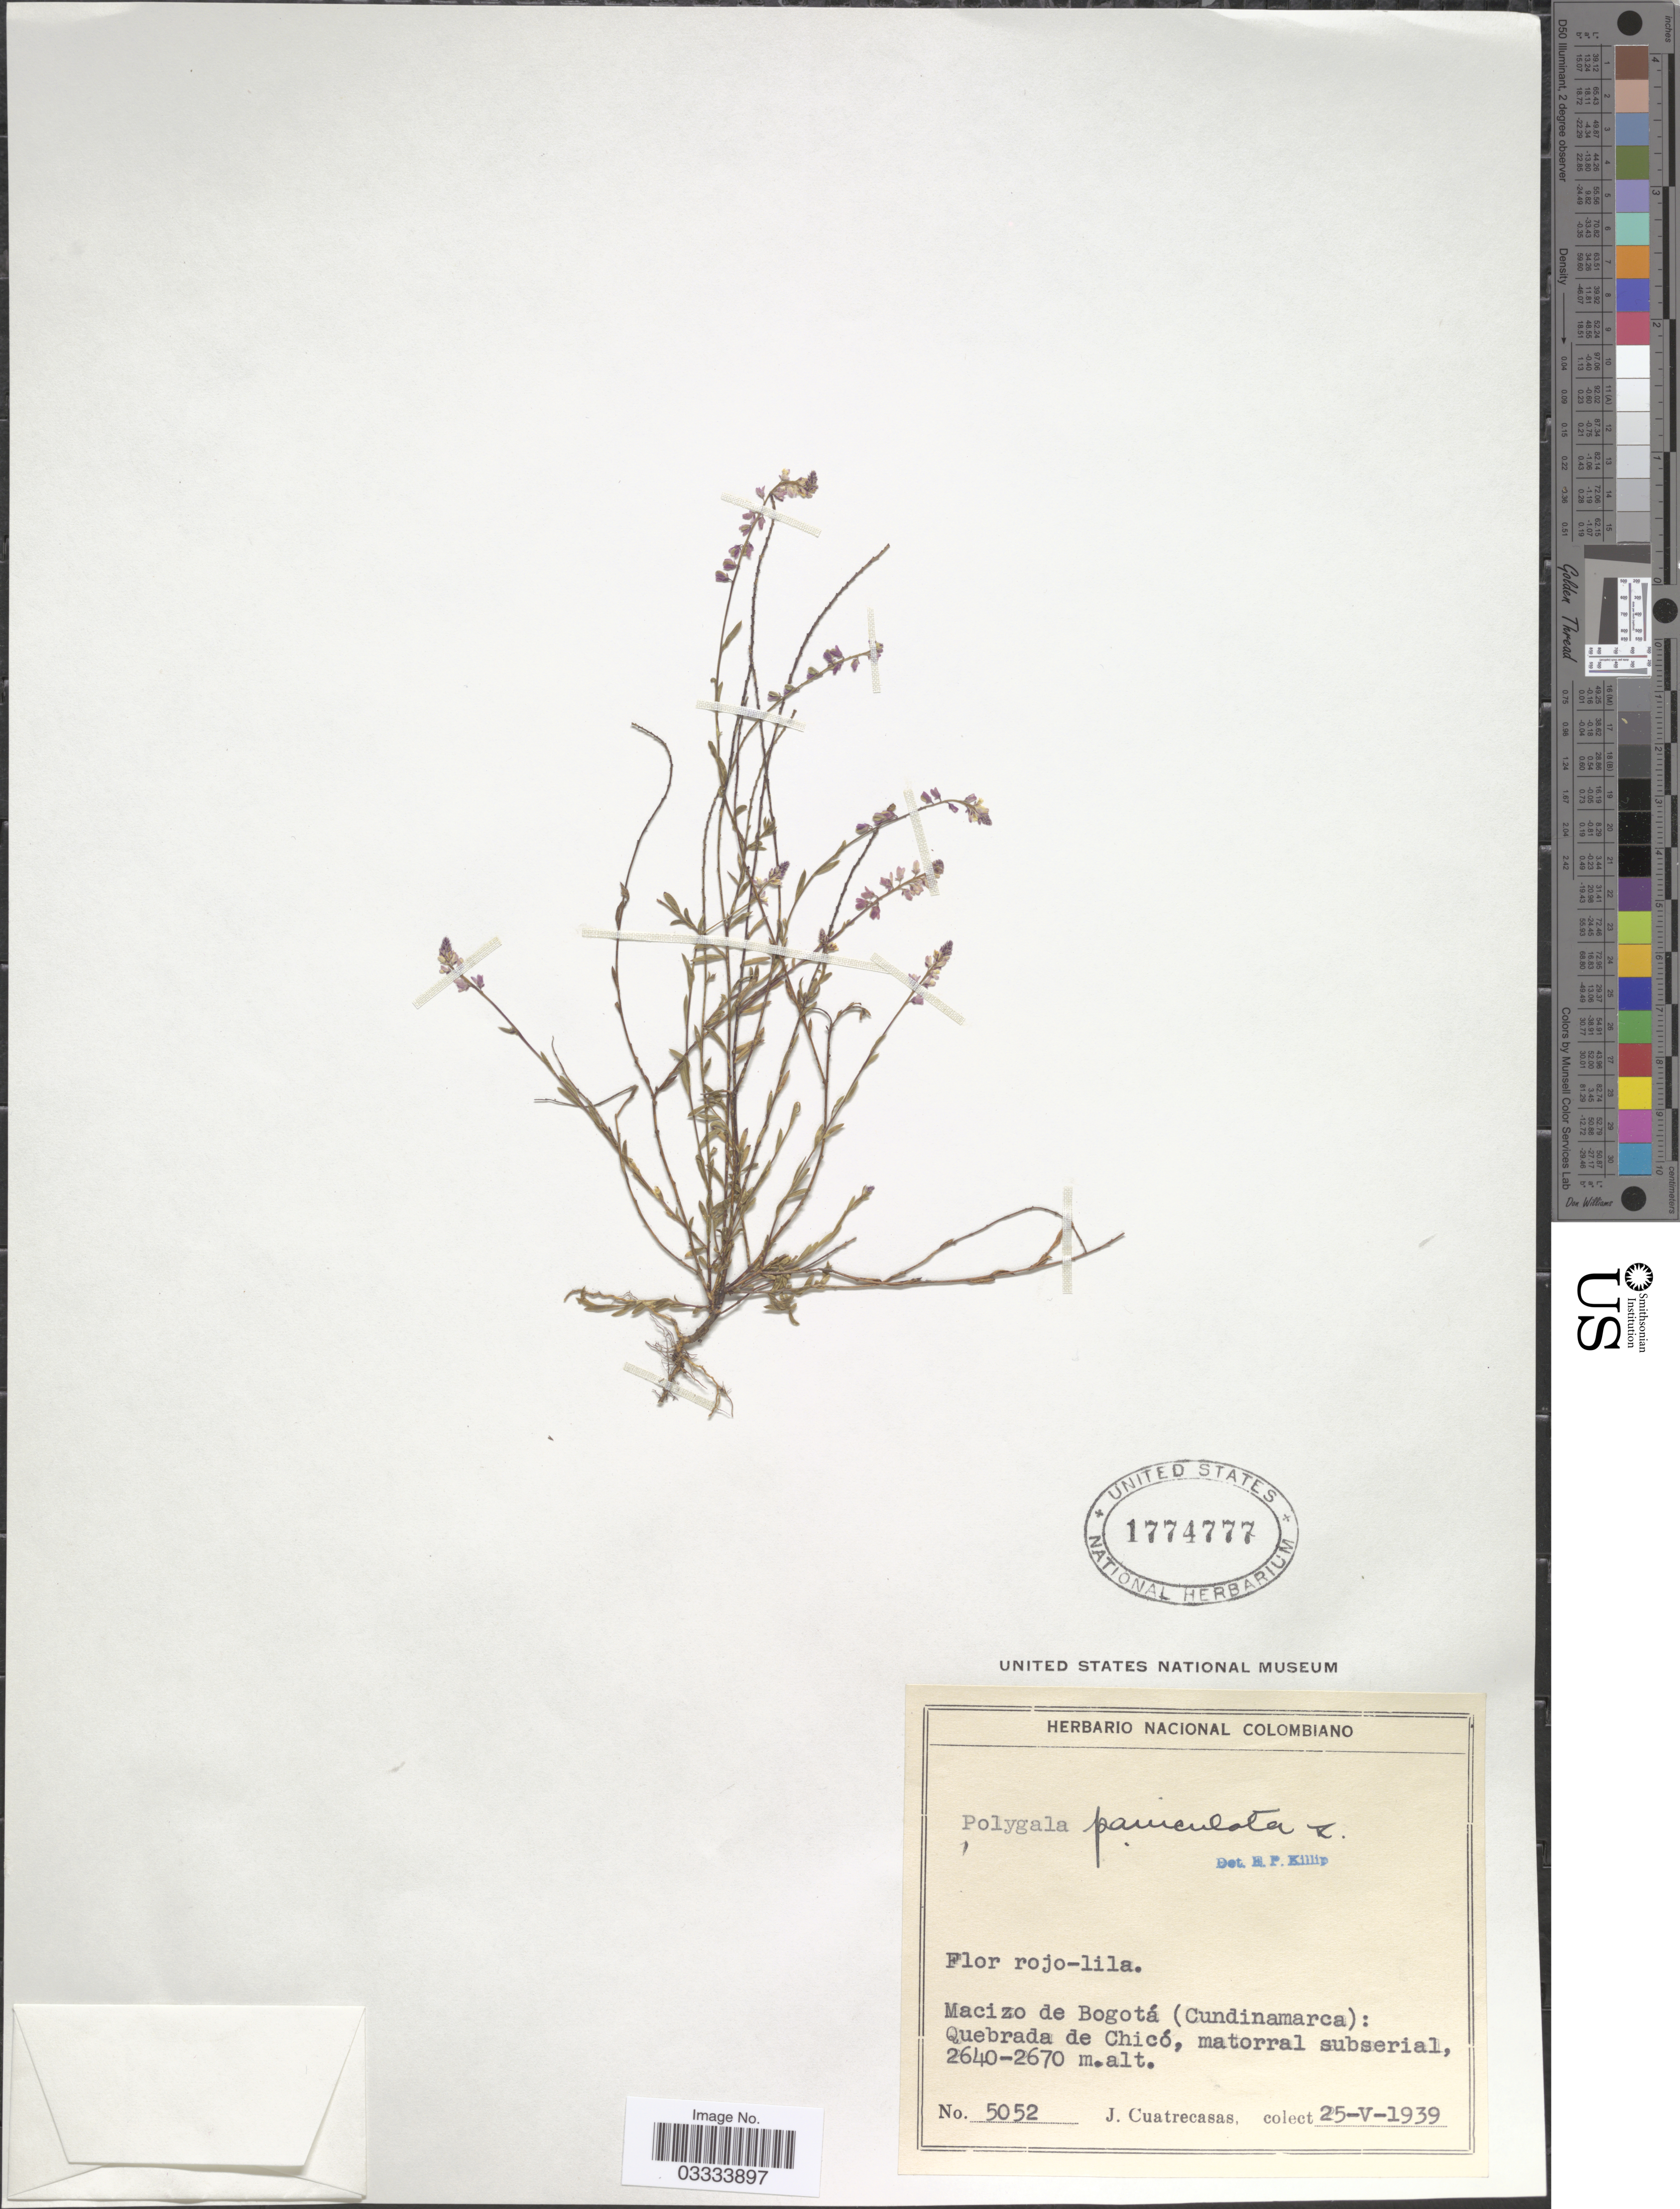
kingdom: Plantae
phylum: Tracheophyta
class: Magnoliopsida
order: Fabales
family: Polygalaceae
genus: Polygala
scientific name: Polygala paniculata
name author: L.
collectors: J. Cuatrecasas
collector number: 5052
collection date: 1939-05-25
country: Colombia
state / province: Cundinamarca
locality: Macizo de Bogotá (Cundinamarca): Quebrada de Chicó, matorral subserial.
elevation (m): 2640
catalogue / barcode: US 1774777